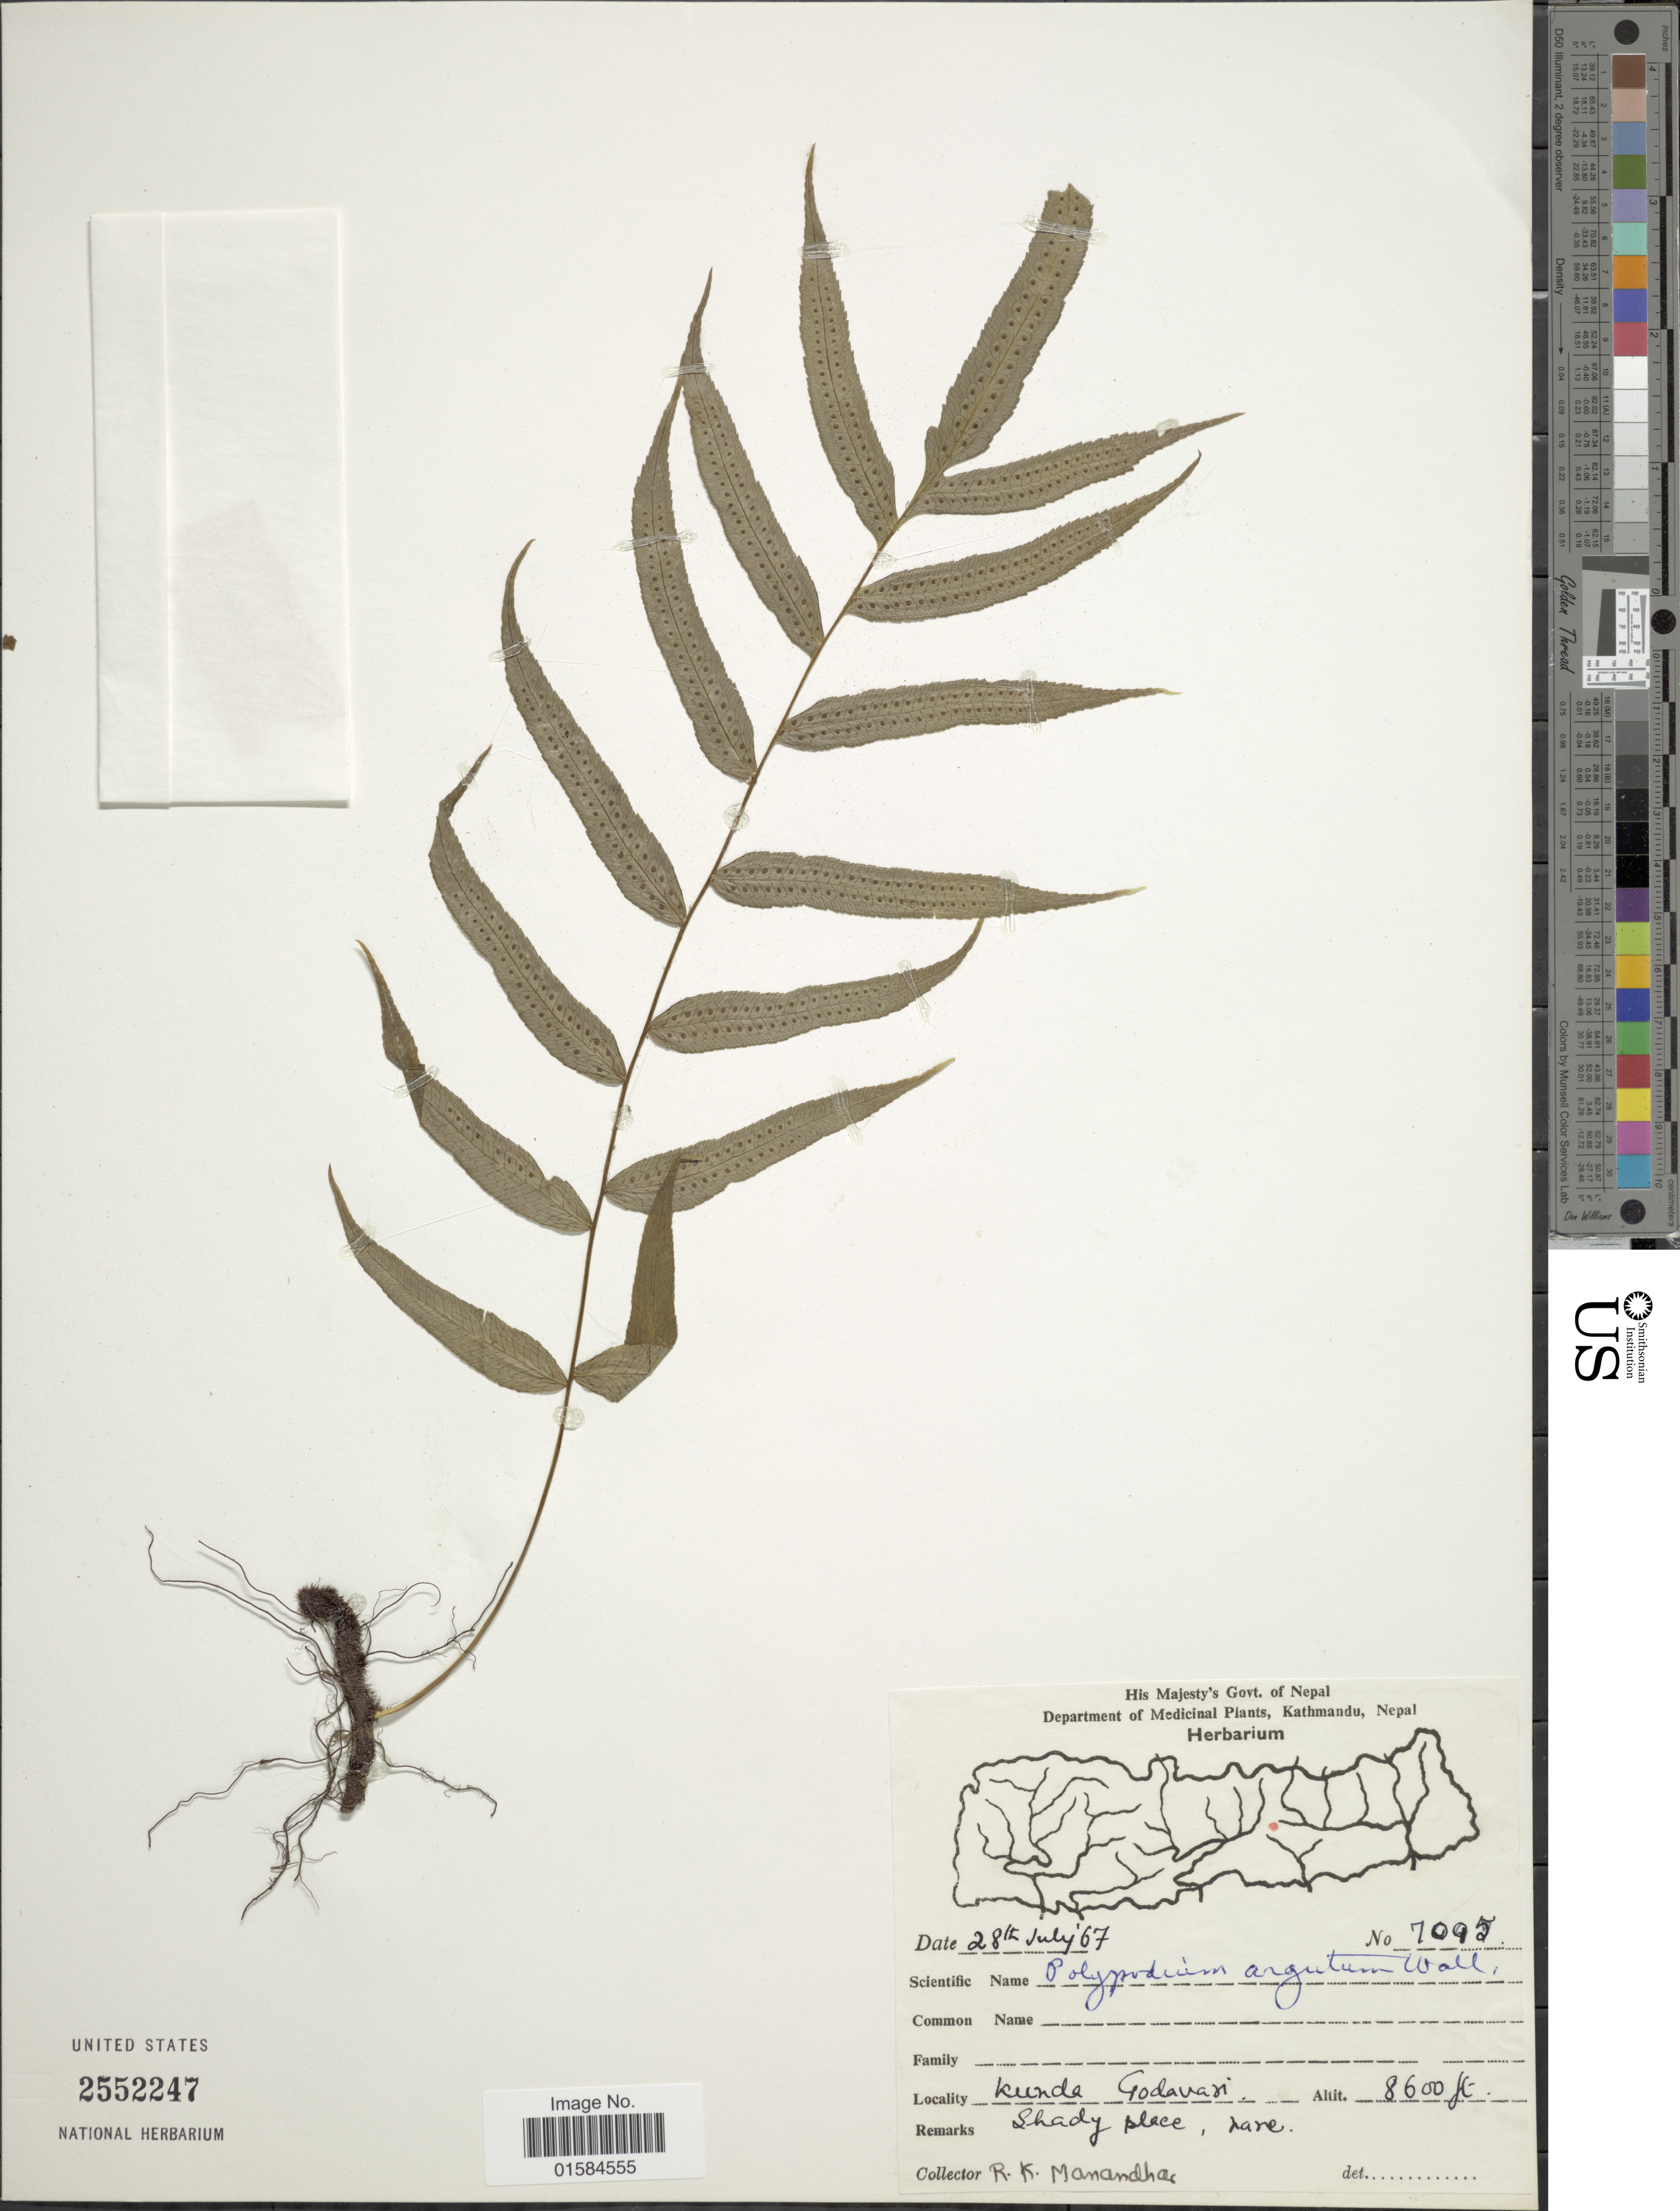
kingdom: Plantae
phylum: Tracheophyta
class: Polypodiopsida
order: Polypodiales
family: Polypodiaceae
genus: Goniophlebium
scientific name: Goniophlebium argutum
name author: (Wall. ex Hook.) J. Sm.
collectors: R. Manandhar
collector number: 7095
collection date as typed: Transcribed d/m/y: 28/7/67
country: India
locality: Kunde, Godavari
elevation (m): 2621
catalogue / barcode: US 2552247